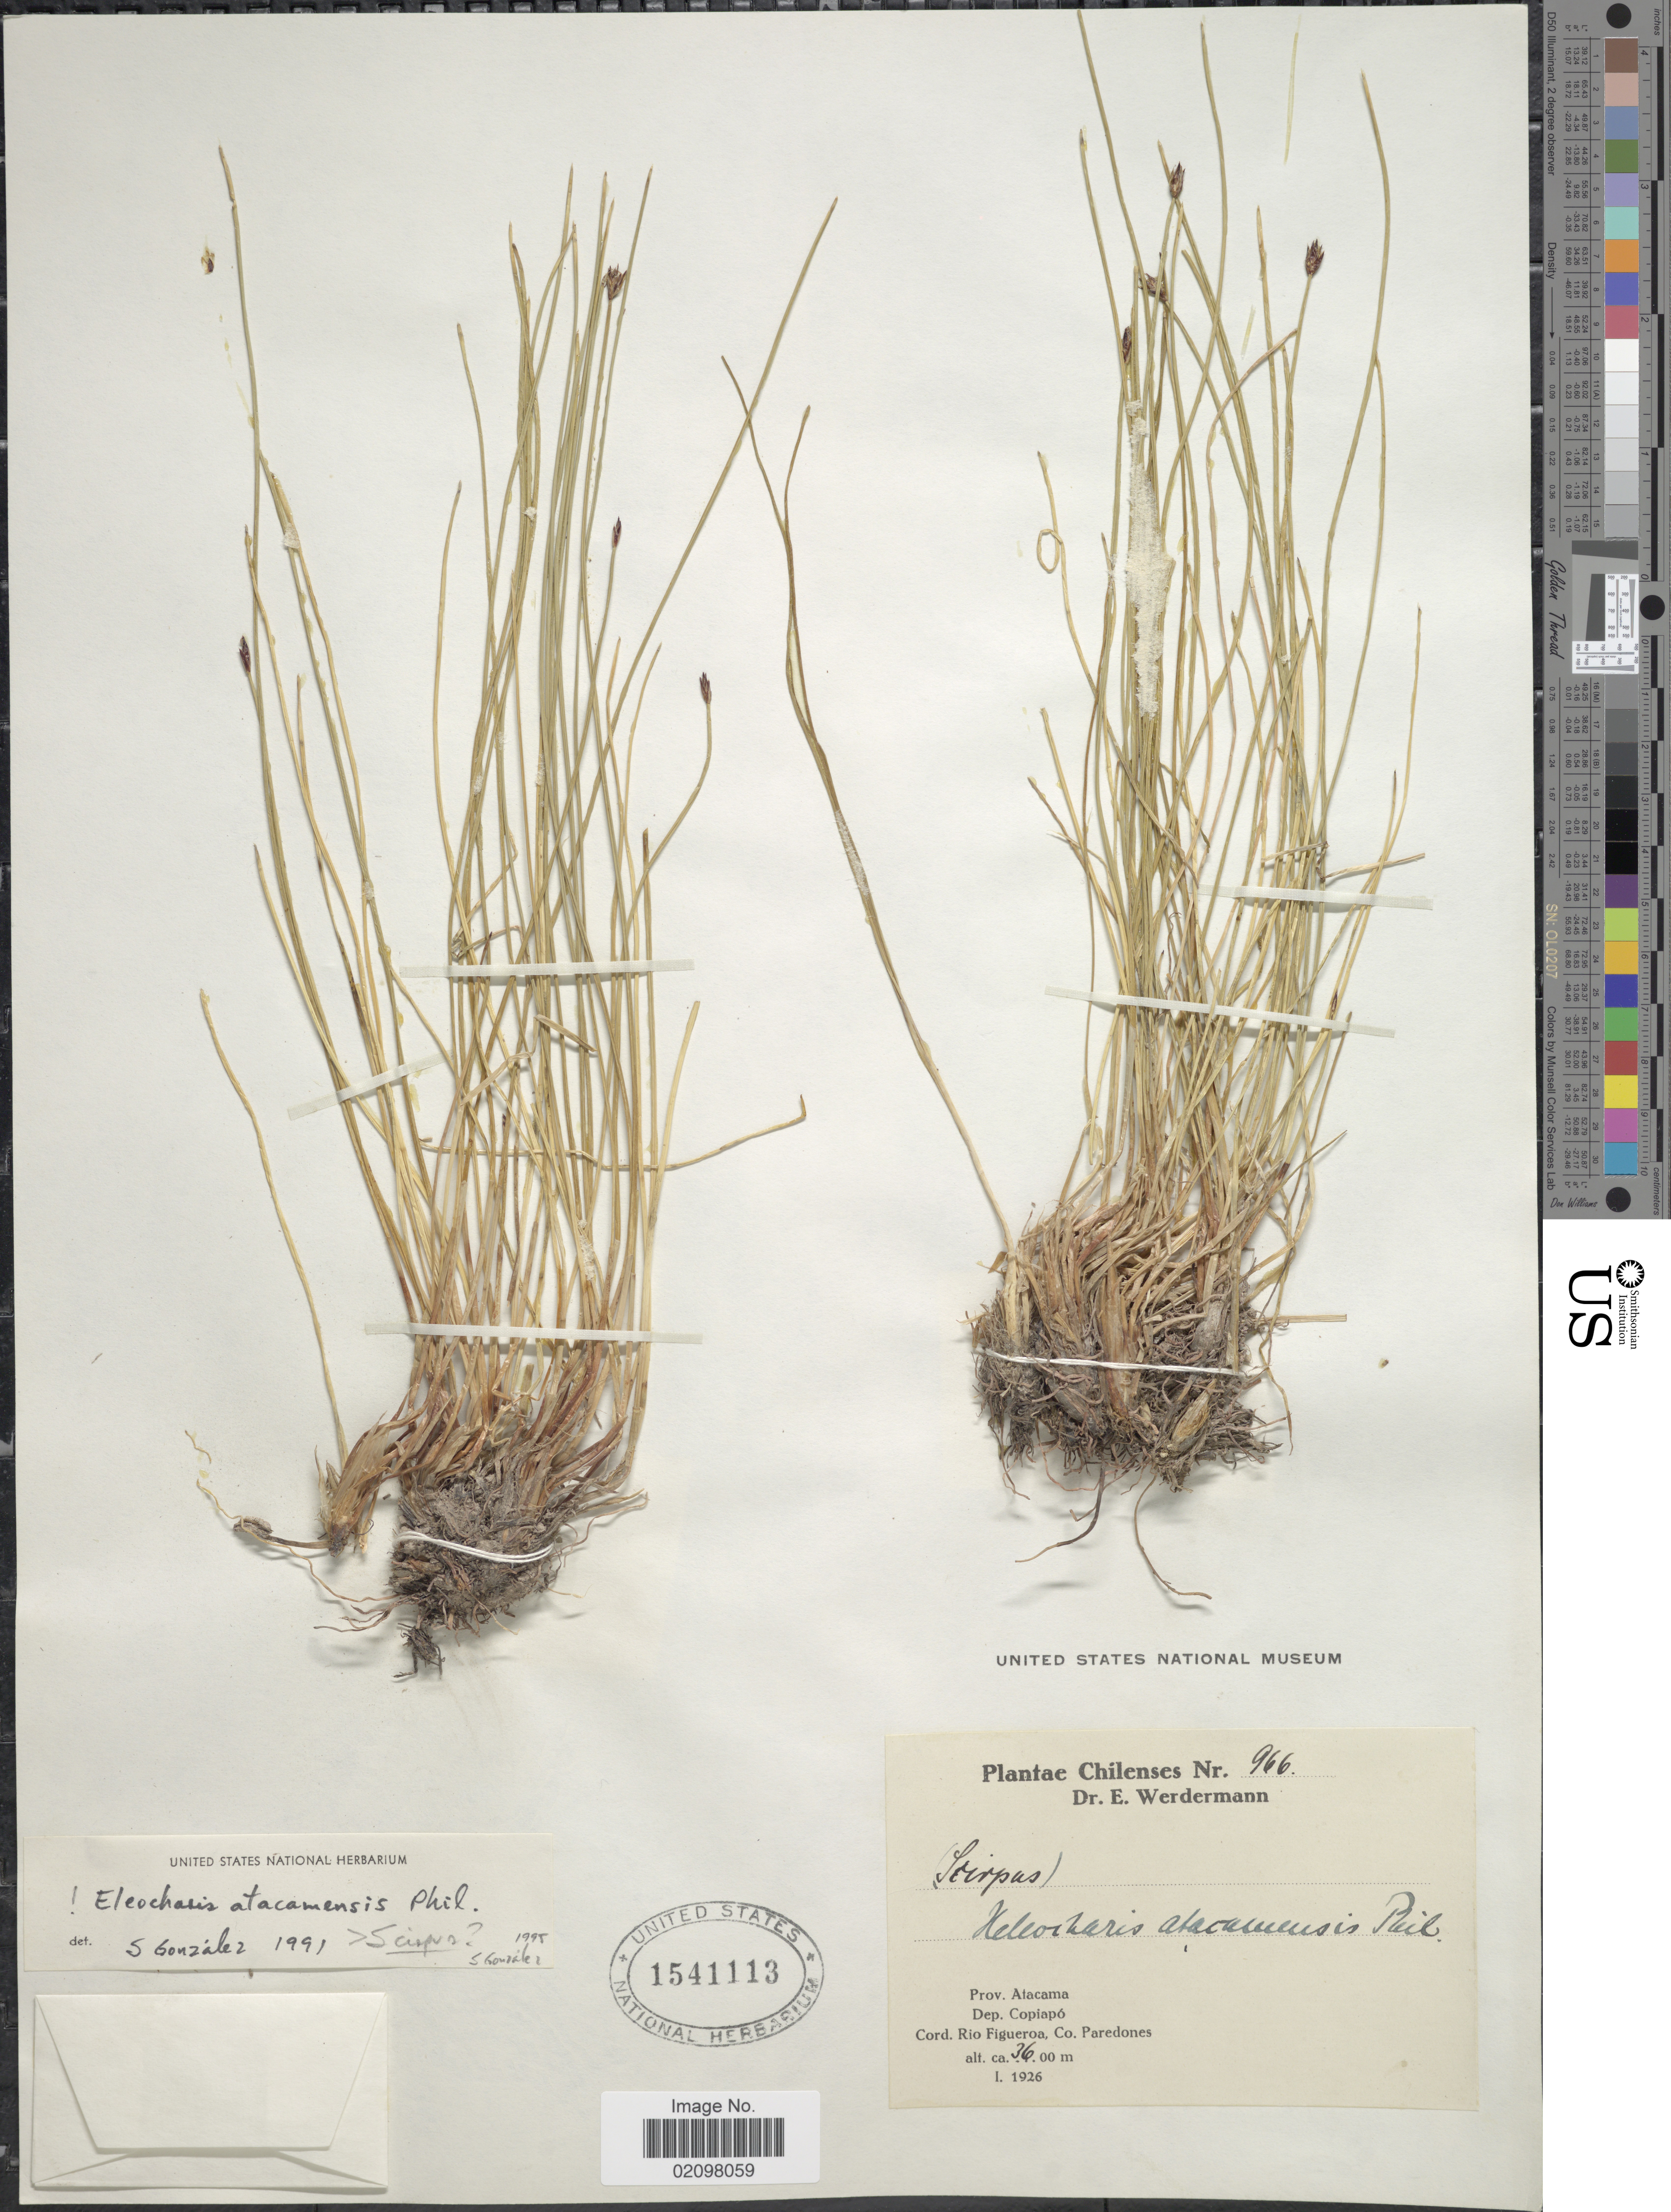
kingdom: Plantae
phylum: Tracheophyta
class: Liliopsida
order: Poales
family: Cyperaceae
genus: Eleocharis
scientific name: Eleocharis atacamensis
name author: Phil.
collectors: E. Werdermann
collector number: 966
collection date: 1926-01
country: Chile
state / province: Atacama (III)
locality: Prov. Atacama, Dep Copiapó, Cord. Rio Figueroa, Co. Paredones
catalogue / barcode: US 1541113